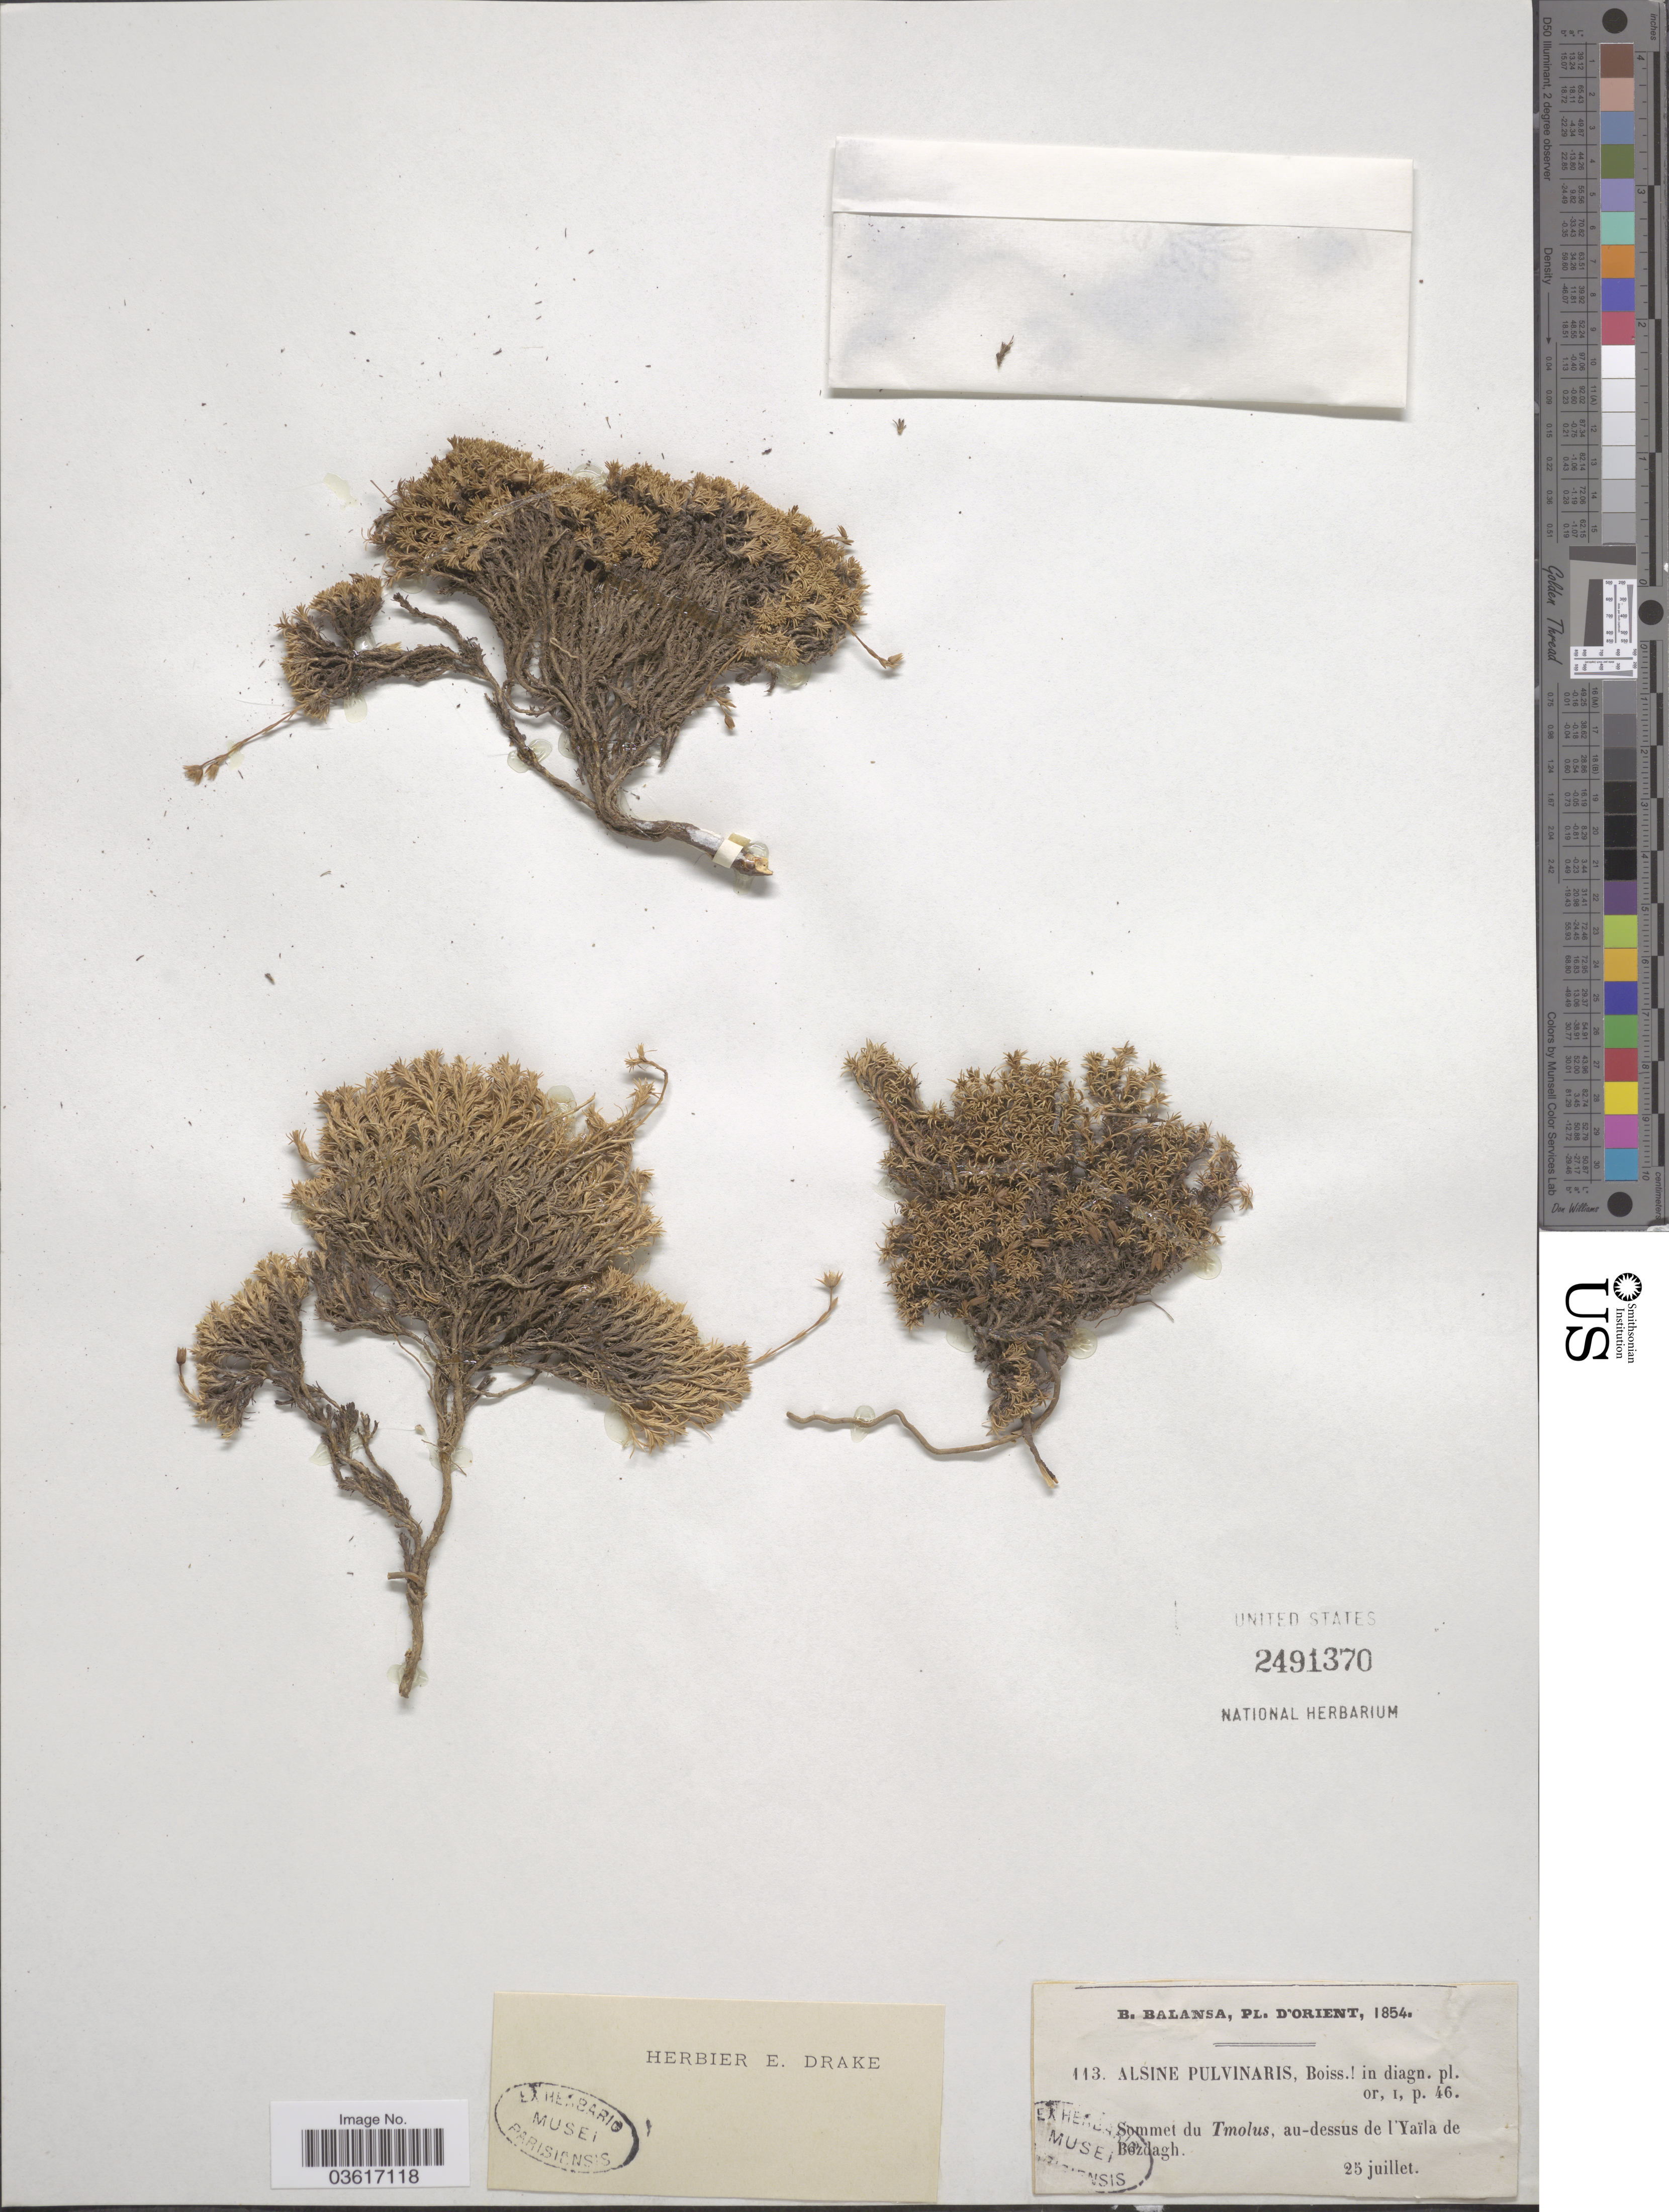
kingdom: Plantae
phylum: Tracheophyta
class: Magnoliopsida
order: Caryophyllales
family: Caryophyllaceae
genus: Alsine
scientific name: Alsine pulvinaris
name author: Boiss.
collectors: B. Balansa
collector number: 113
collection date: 1854-07-25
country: Turkey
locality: Orient. Sommet du Tmolus, au-dessus de l'Yaïla de Bozdagh.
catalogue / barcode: US 2491370